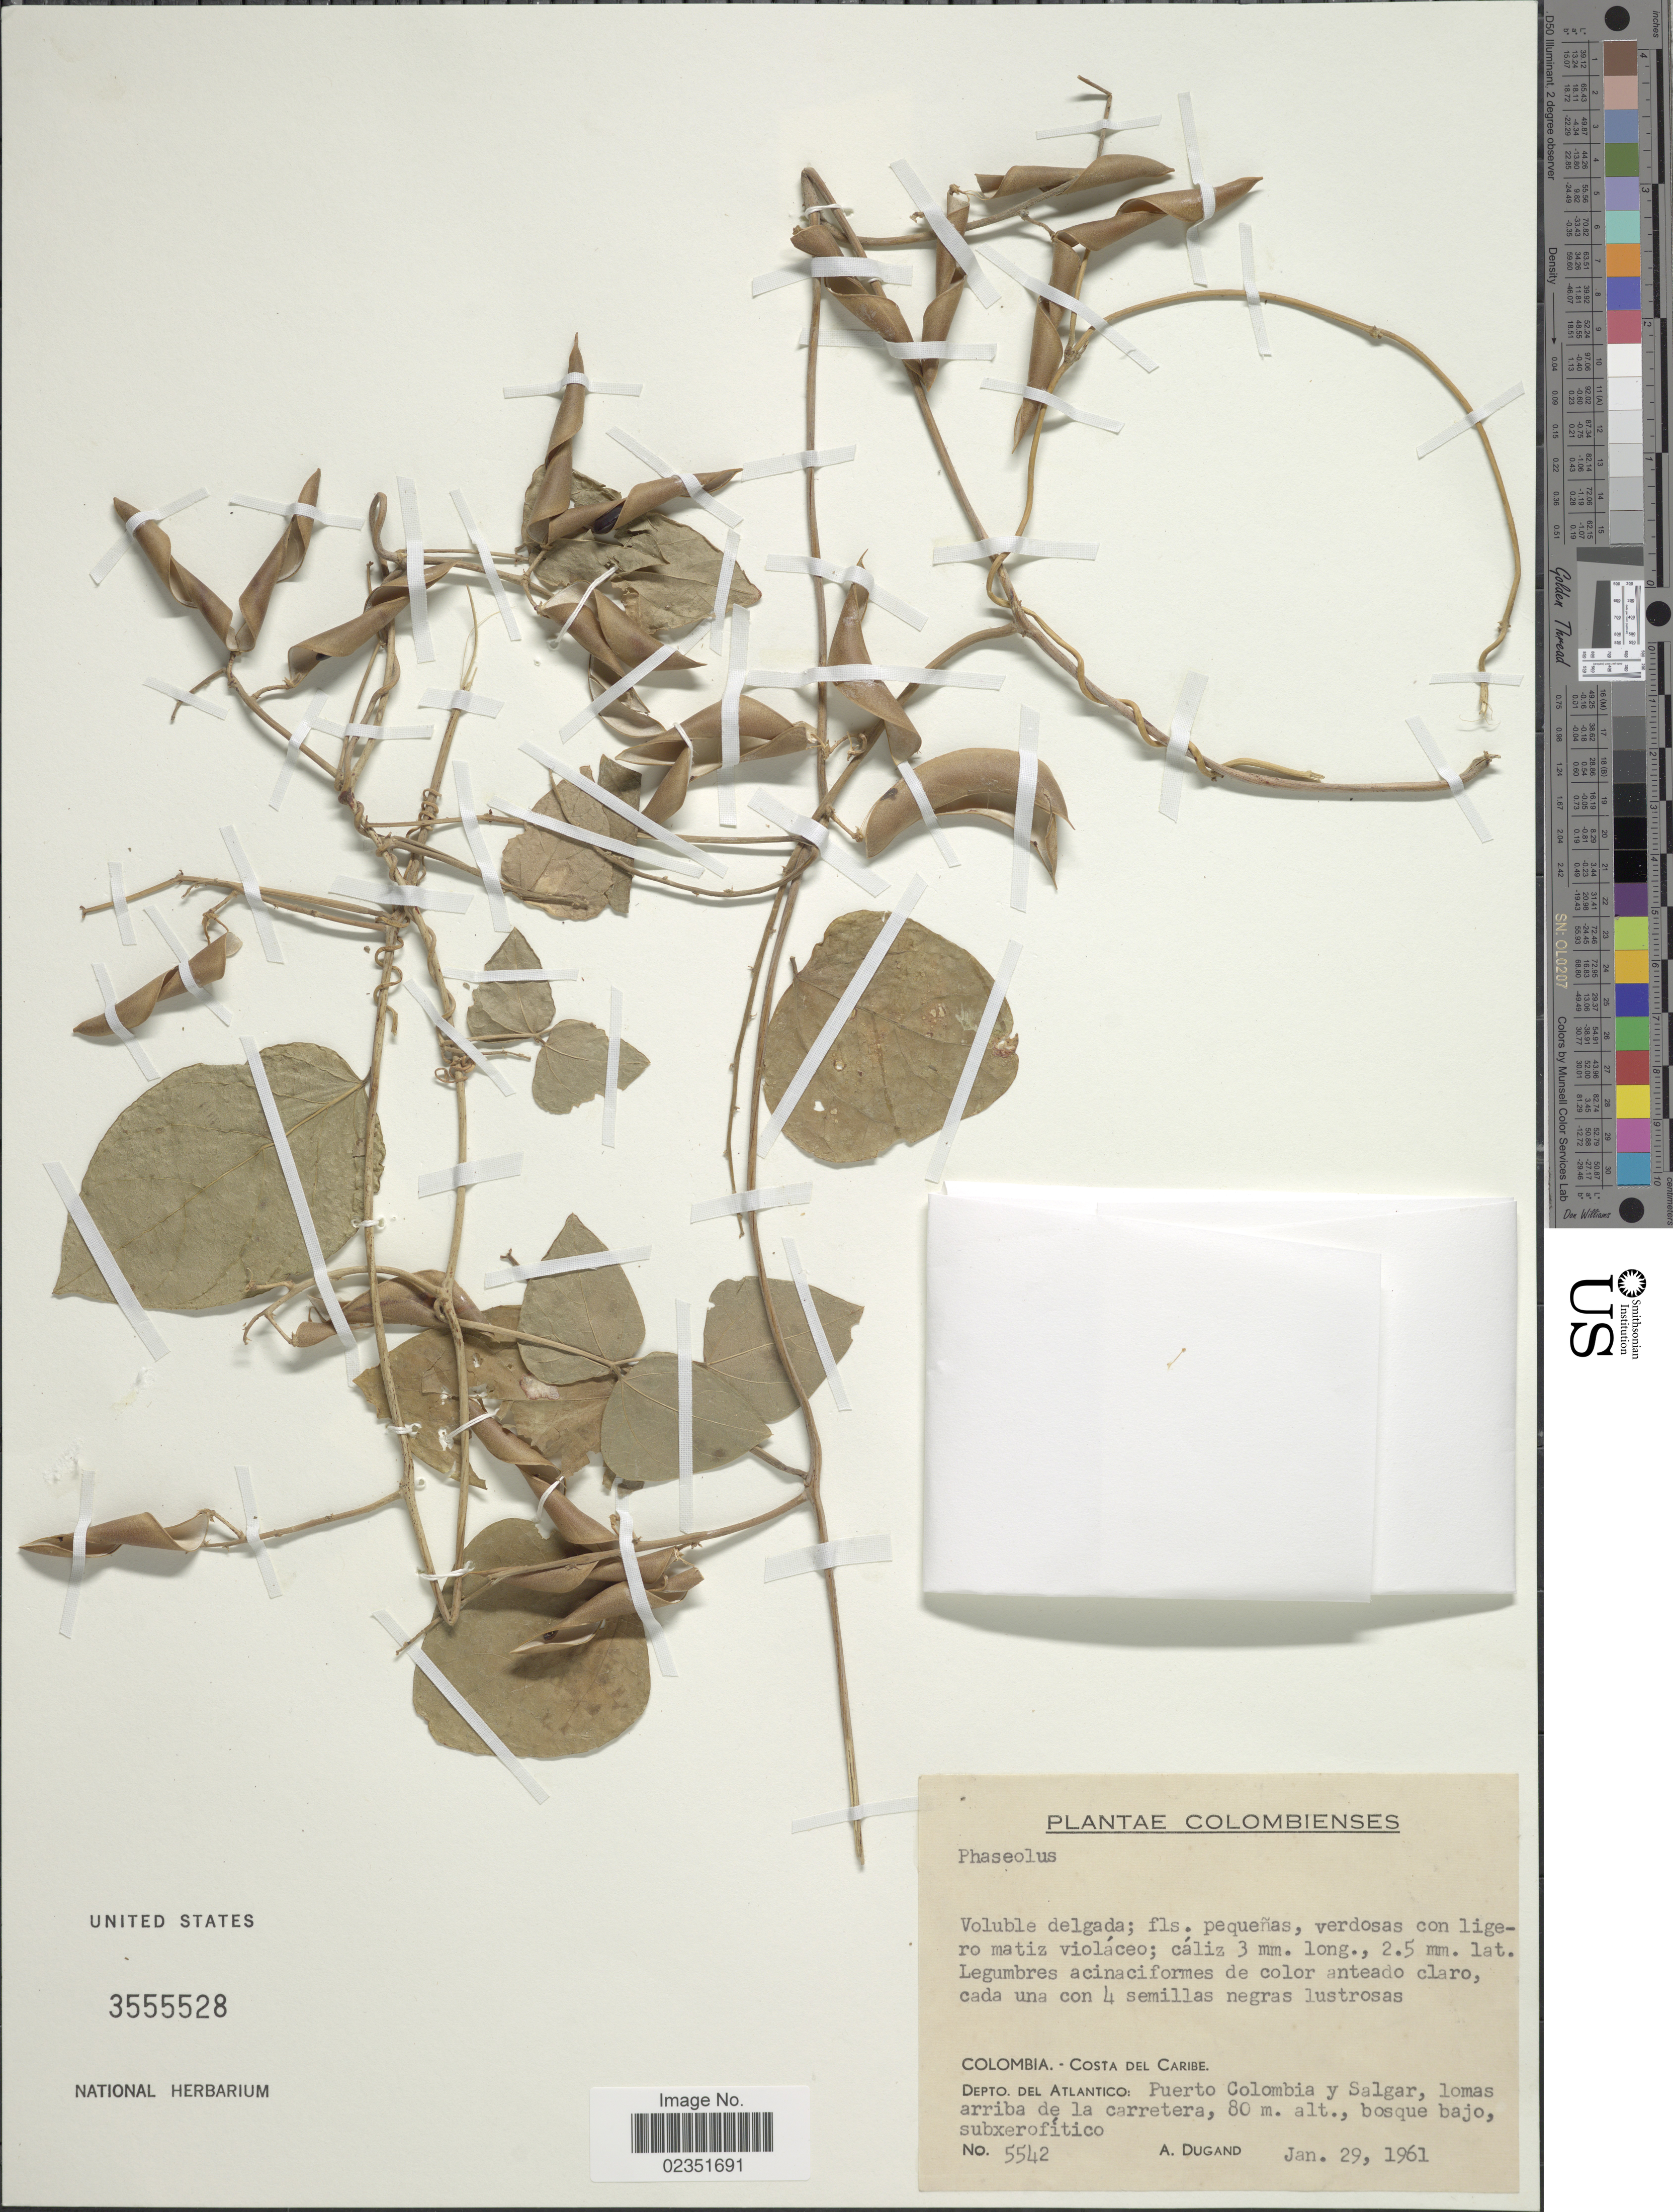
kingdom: Plantae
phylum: Tracheophyta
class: Magnoliopsida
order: Fabales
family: Fabaceae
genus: Phaseolus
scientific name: Phaseolus sp.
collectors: A. Dugand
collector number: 5542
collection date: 1961-01-29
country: Colombia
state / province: Atlántico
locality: Costa del Caribe; Puerto Colombia y Salgar, lomas arriba de la carretera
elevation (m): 80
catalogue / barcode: US 3555528